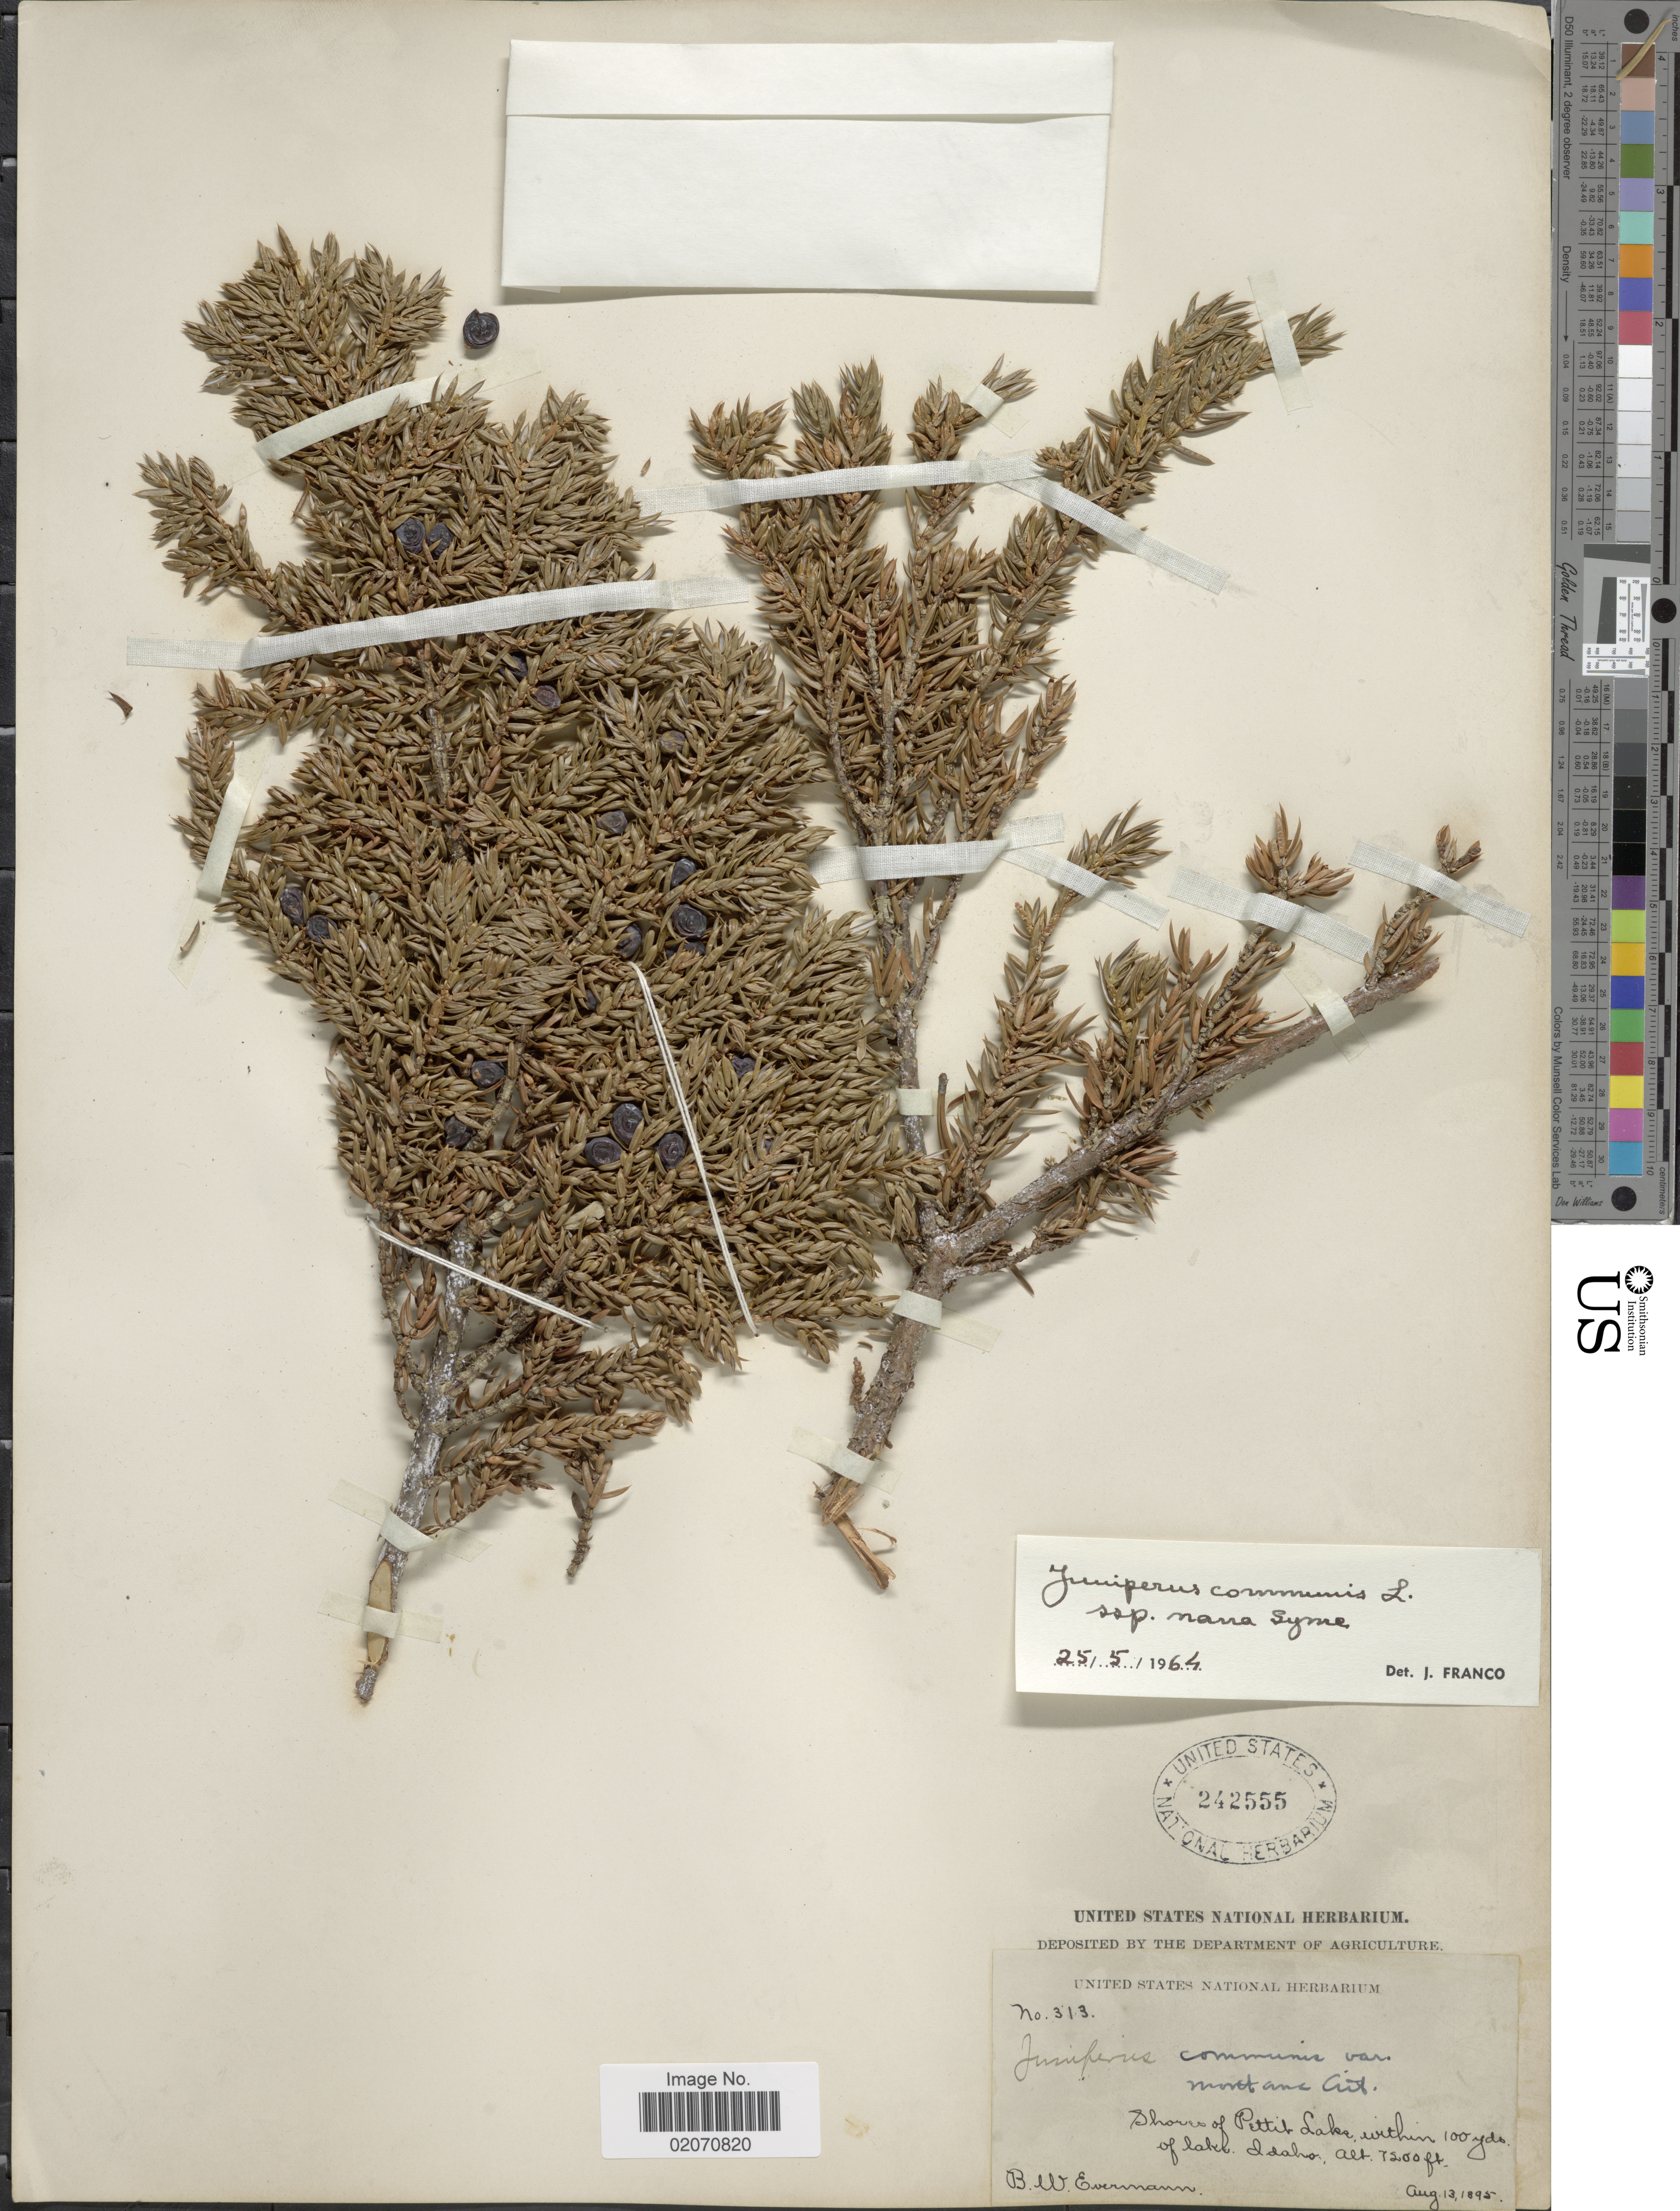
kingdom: Plantae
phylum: Tracheophyta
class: Pinopsida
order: Pinales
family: Cupressaceae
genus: Juniperus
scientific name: Juniperus communis subsp. nana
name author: (Willd.) Syme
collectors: B. W. Evermann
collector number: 313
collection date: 1895-08-13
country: United States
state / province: Idaho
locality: Shores of Pettit Lake, within 100 yds of Lake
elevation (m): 2195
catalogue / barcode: US 242555